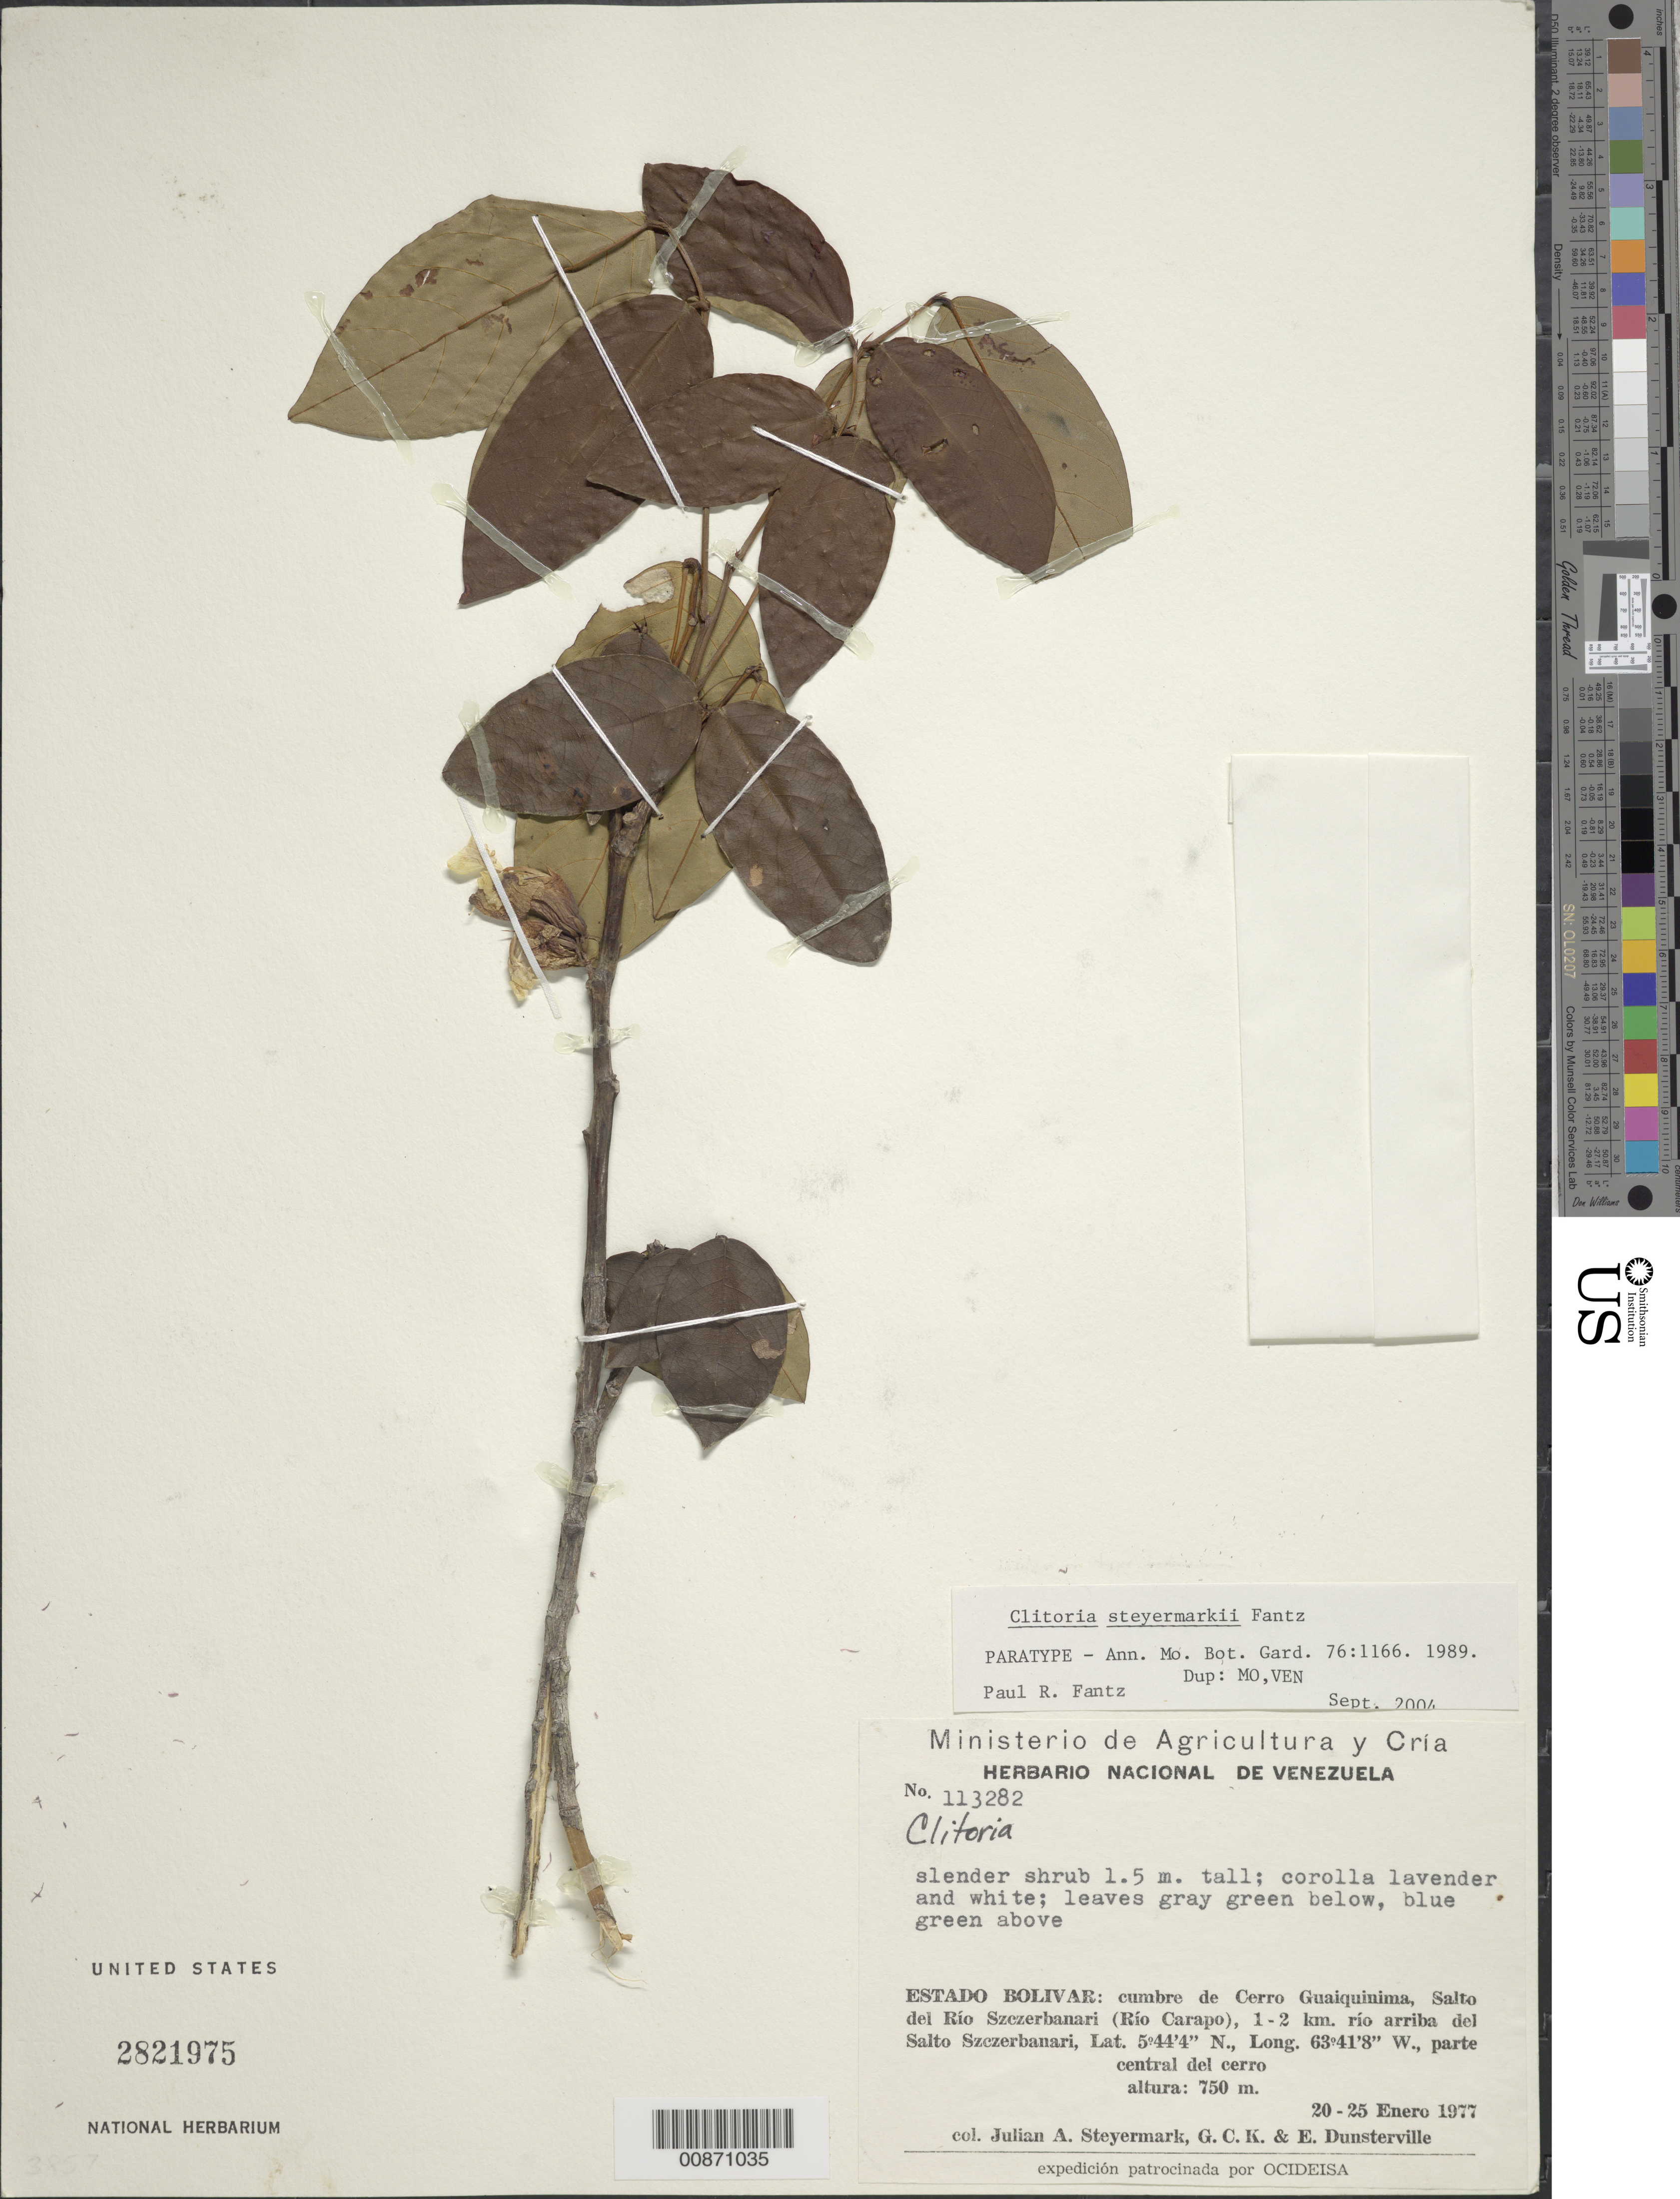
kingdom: Plantae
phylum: Tracheophyta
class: Magnoliopsida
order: Fabales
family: Fabaceae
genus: Clitoria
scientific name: Clitoria steyermarkii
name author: Fantz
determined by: Fantz, P. R., (FLAS), University of Florida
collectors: J. Steyermark, G. C. K. Dunsterville & E. Dunsterville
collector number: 113282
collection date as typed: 20-Jan-77 to 25-Jan-77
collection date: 1977-01-20/1977-01-25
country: Venezuela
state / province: Bolívar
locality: Cerro Guaiquinima, Salto del Río Szczerbanari (Río Carapo), 1-2km rio arriba del Salto Szczerbanari, parte central del cerro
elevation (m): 750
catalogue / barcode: US 2821975